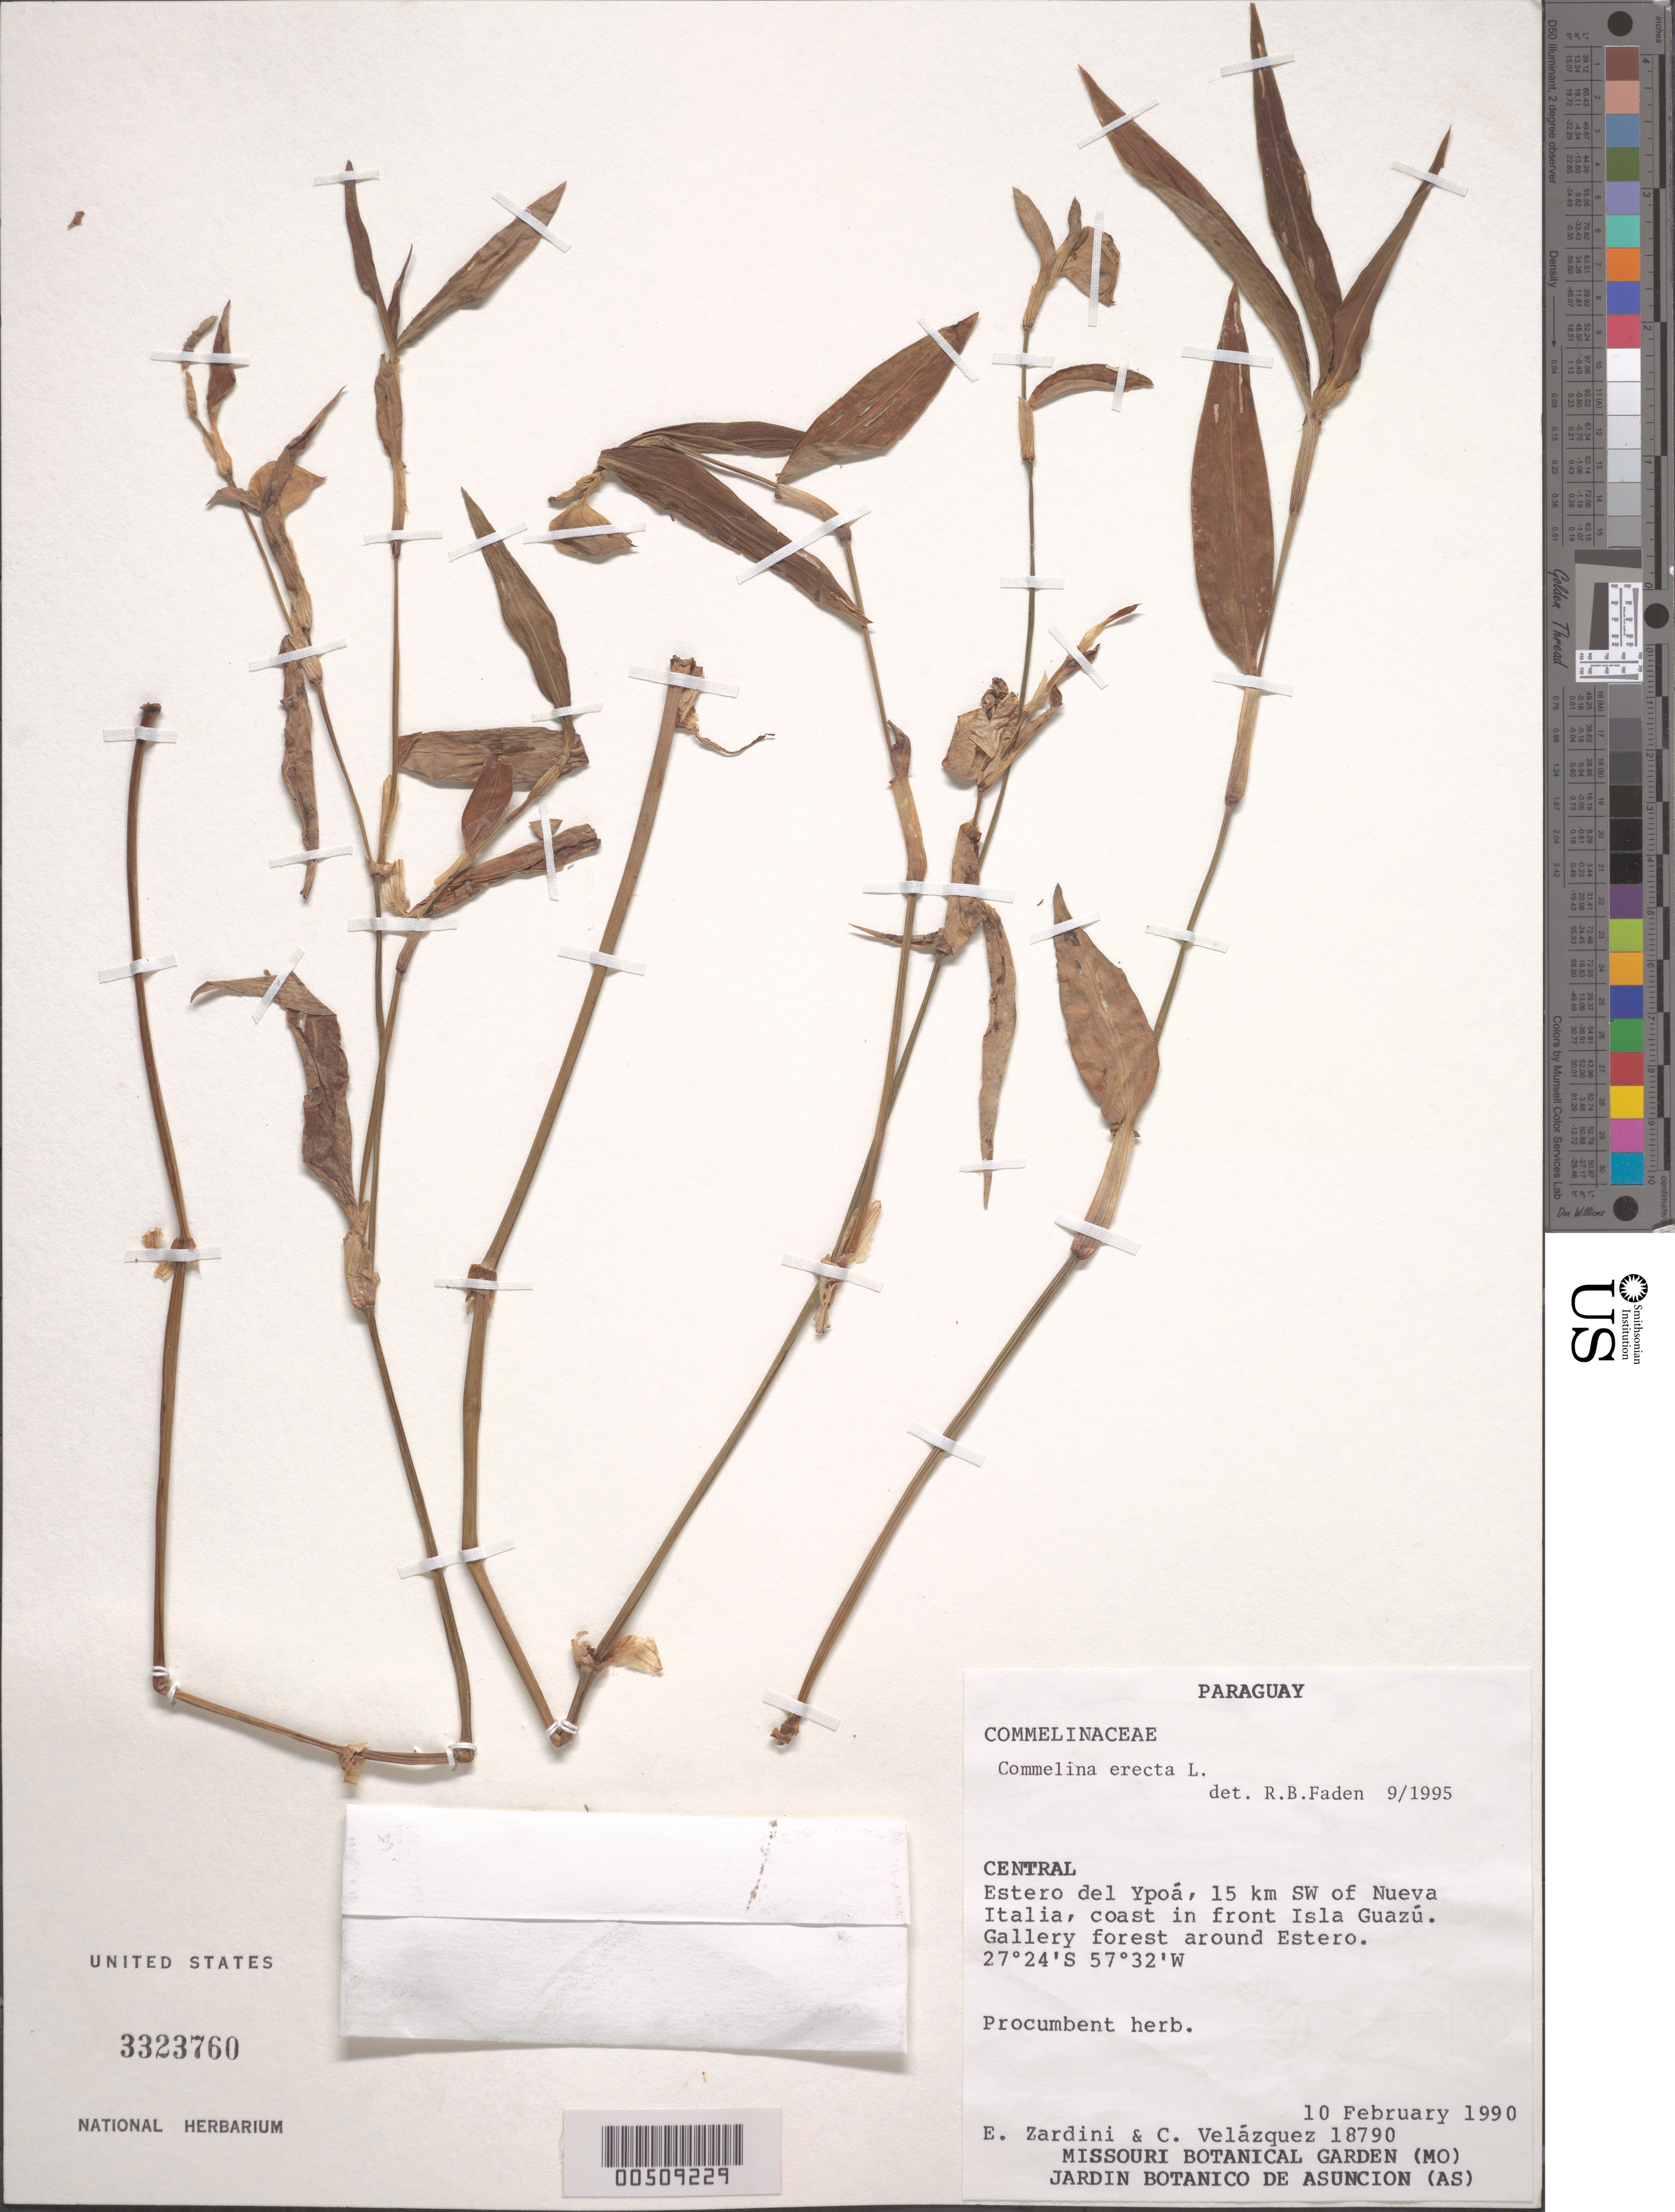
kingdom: Plantae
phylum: Tracheophyta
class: Liliopsida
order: Commelinales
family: Commelinaceae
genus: Commelina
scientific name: Commelina erecta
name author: L.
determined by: Faden, Robert B., (US), Smithsonian Institution - National Museum of Natural History (UNITED STATES)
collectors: E. M. Zardini & C. Velasquez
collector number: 18790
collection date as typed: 10 Feb 1990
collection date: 1990-02-10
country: Paraguay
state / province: Central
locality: Ypoa, sw of nueva italia, isla guazu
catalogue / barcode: US 3323760